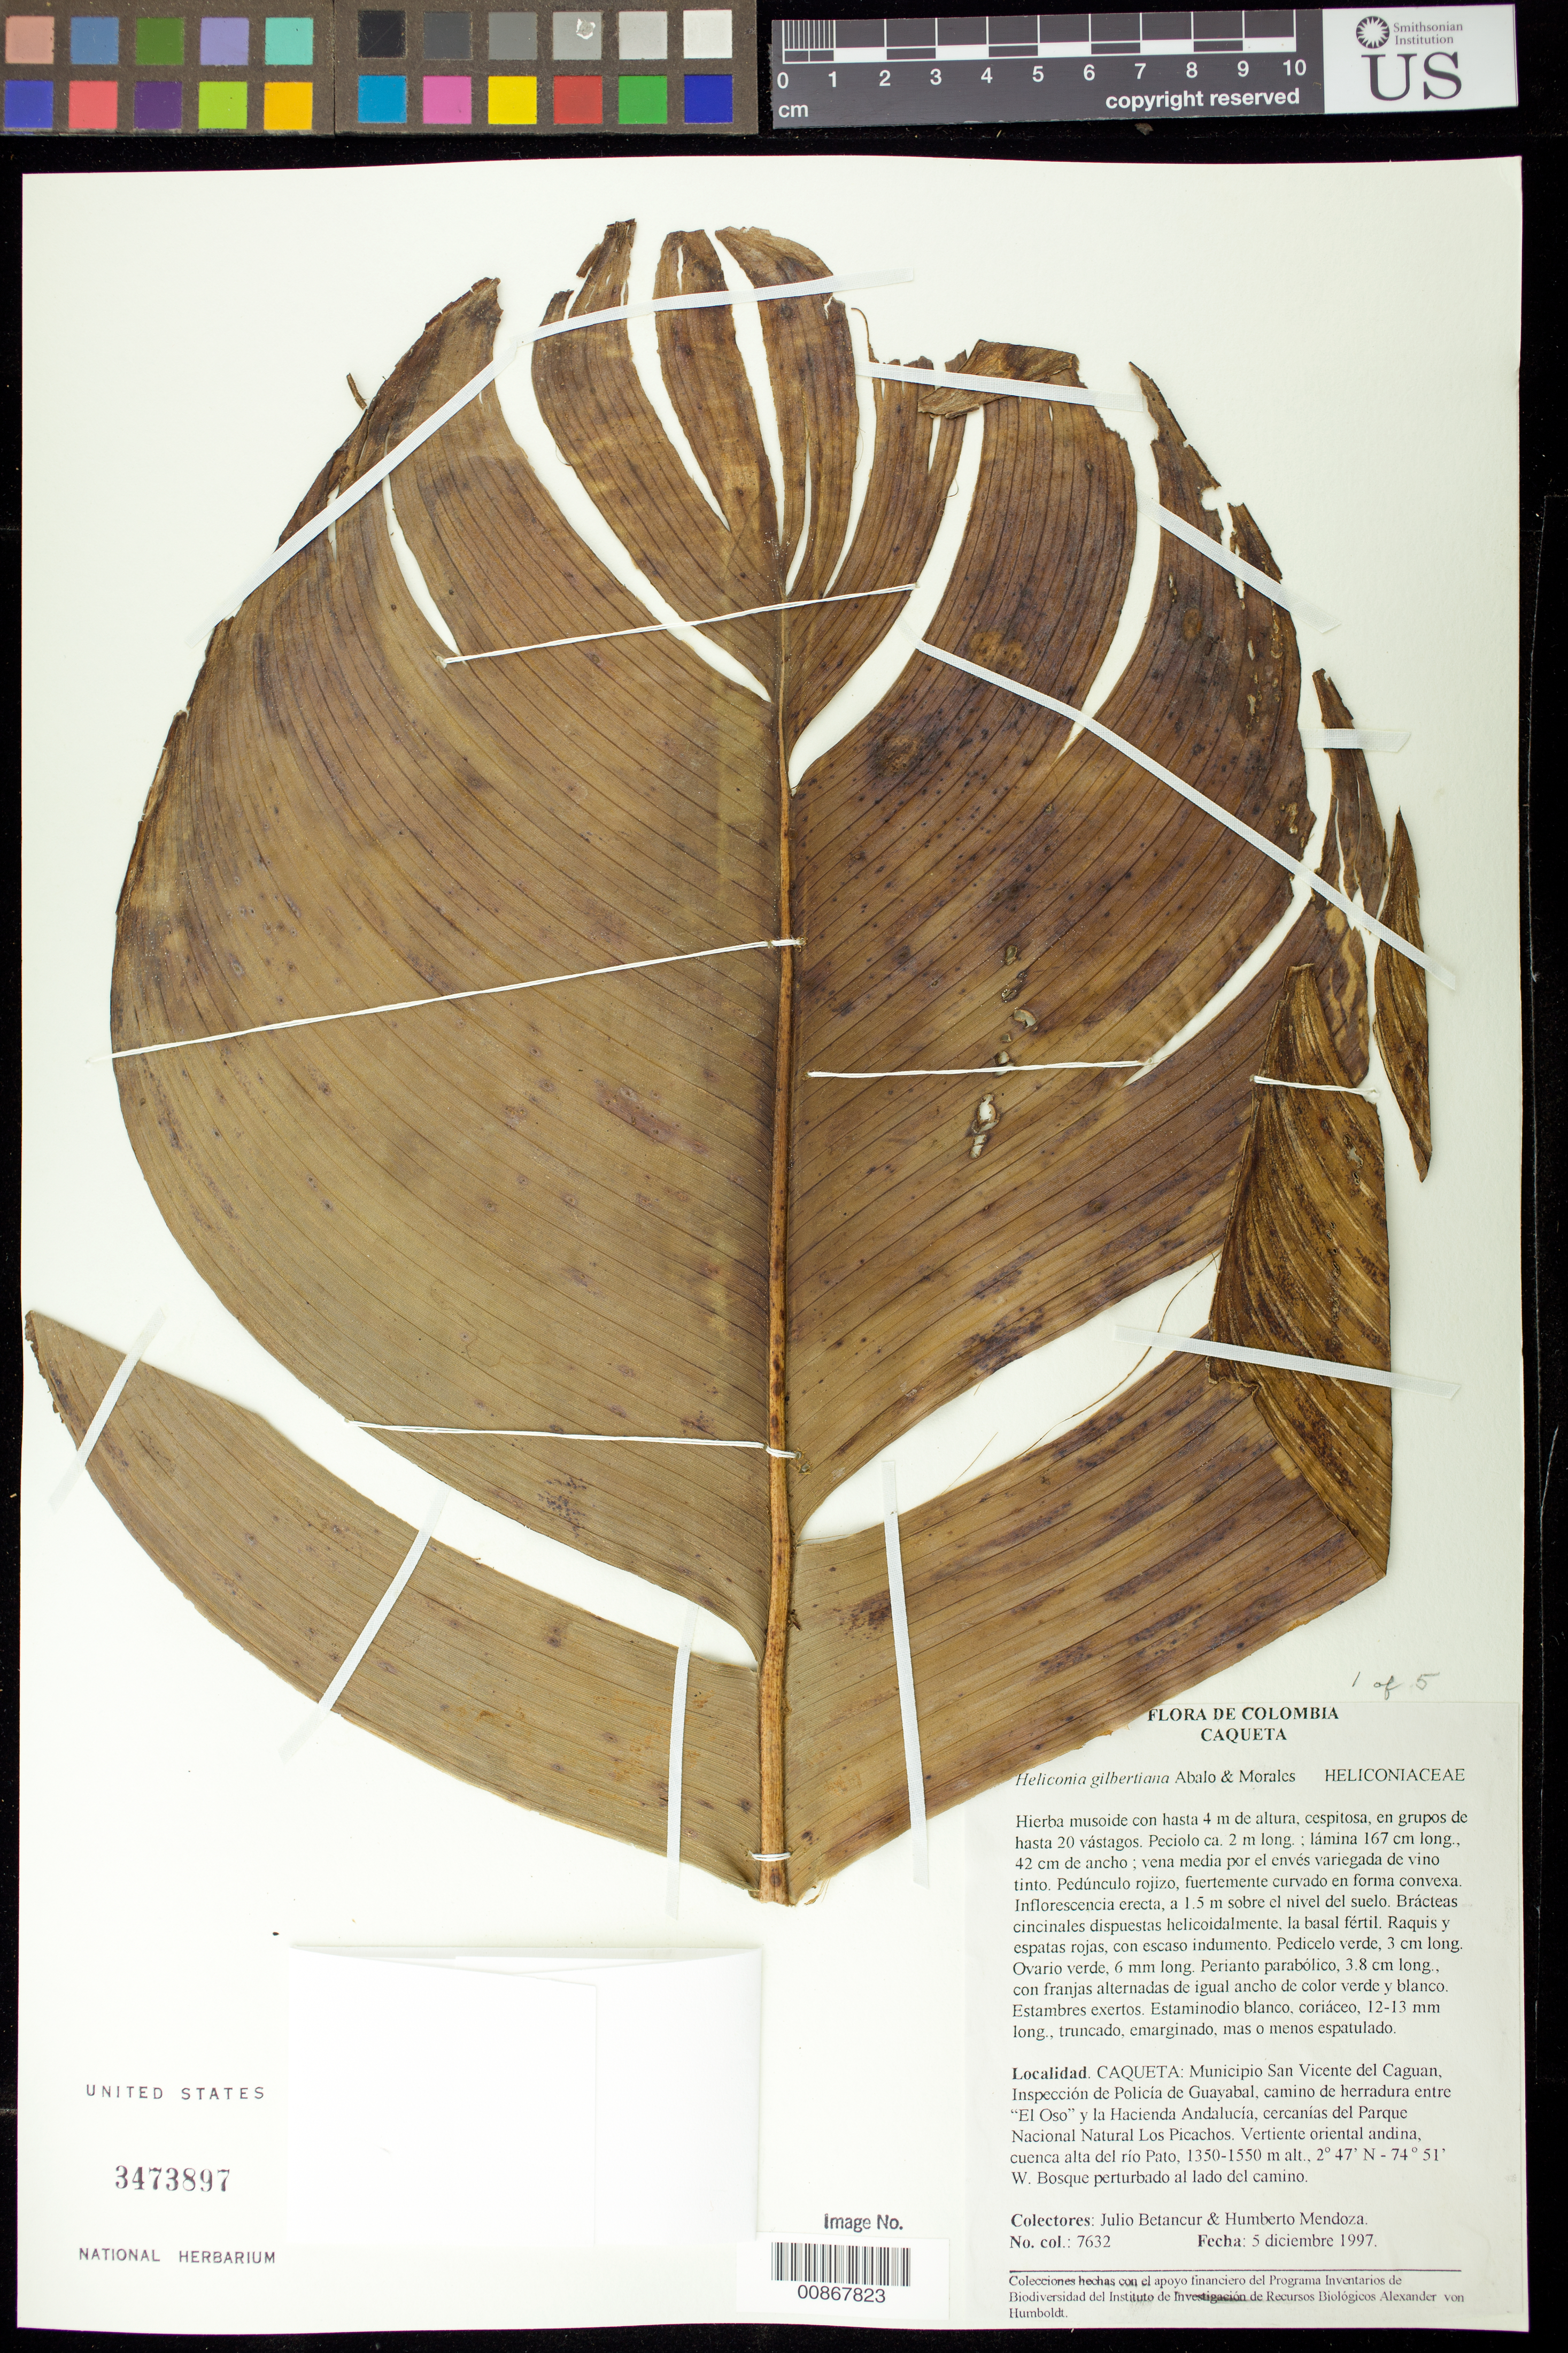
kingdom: Plantae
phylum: Tracheophyta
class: Liliopsida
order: Zingiberales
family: Heliconiaceae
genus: Heliconia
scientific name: Heliconia gilbertiana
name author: Abalo & G. Morales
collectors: J. C. Betancur & H. Mendoza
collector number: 7632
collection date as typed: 05 Dec 1997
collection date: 1997-12-05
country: Colombia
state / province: Caquetá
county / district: San Vicente del Caguan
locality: Inspeccion de Policia de Guayabal, camino de herradura entre "El Oso" y la Hacienda Andalusia, cercanias del Pargue Nacional Natural Los Picachos. Vertiento oriental andina,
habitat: Bosque perturbado lado del camino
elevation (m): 1350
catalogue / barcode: US 3473897